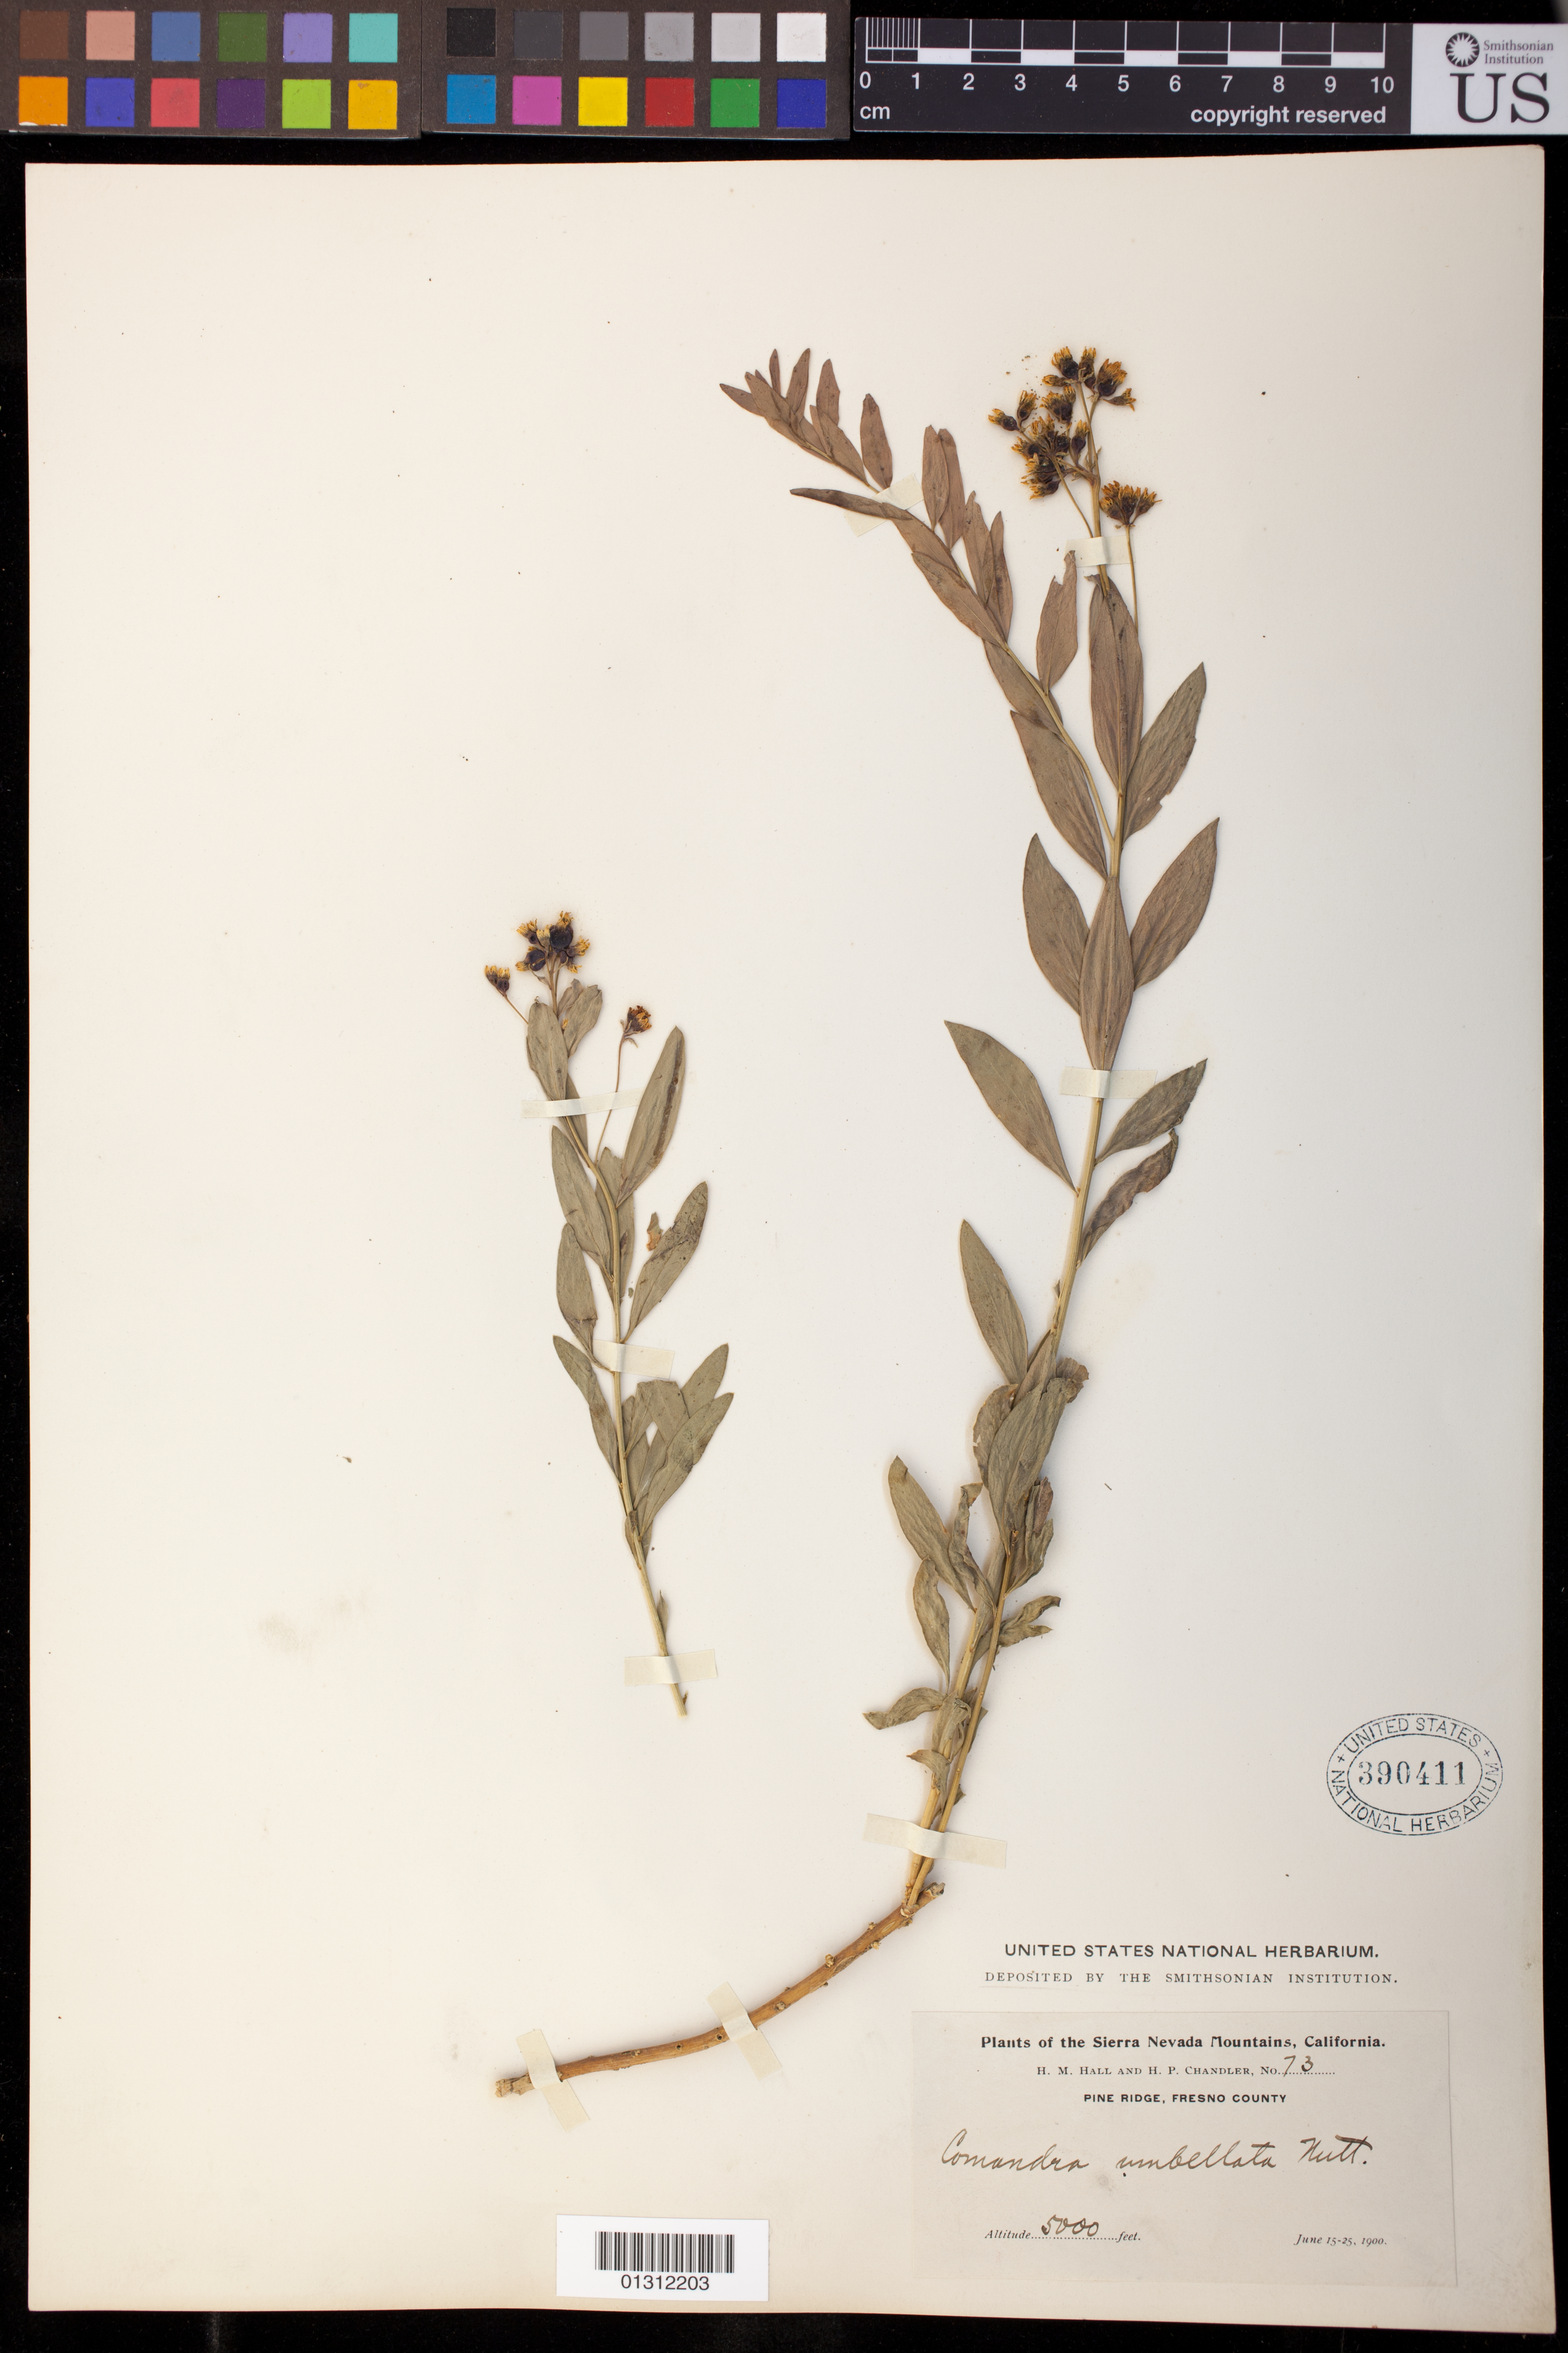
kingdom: Plantae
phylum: Tracheophyta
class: Magnoliopsida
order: Santalales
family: Comandraceae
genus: Comandra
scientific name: Comandra umbellata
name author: (L.) Nutt.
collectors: H. Chandler & H. M. Hall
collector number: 73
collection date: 1900-06-15/1900-06-25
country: United States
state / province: California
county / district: Fresno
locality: Sierra Nevada Mountains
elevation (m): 1524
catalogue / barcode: US 390411